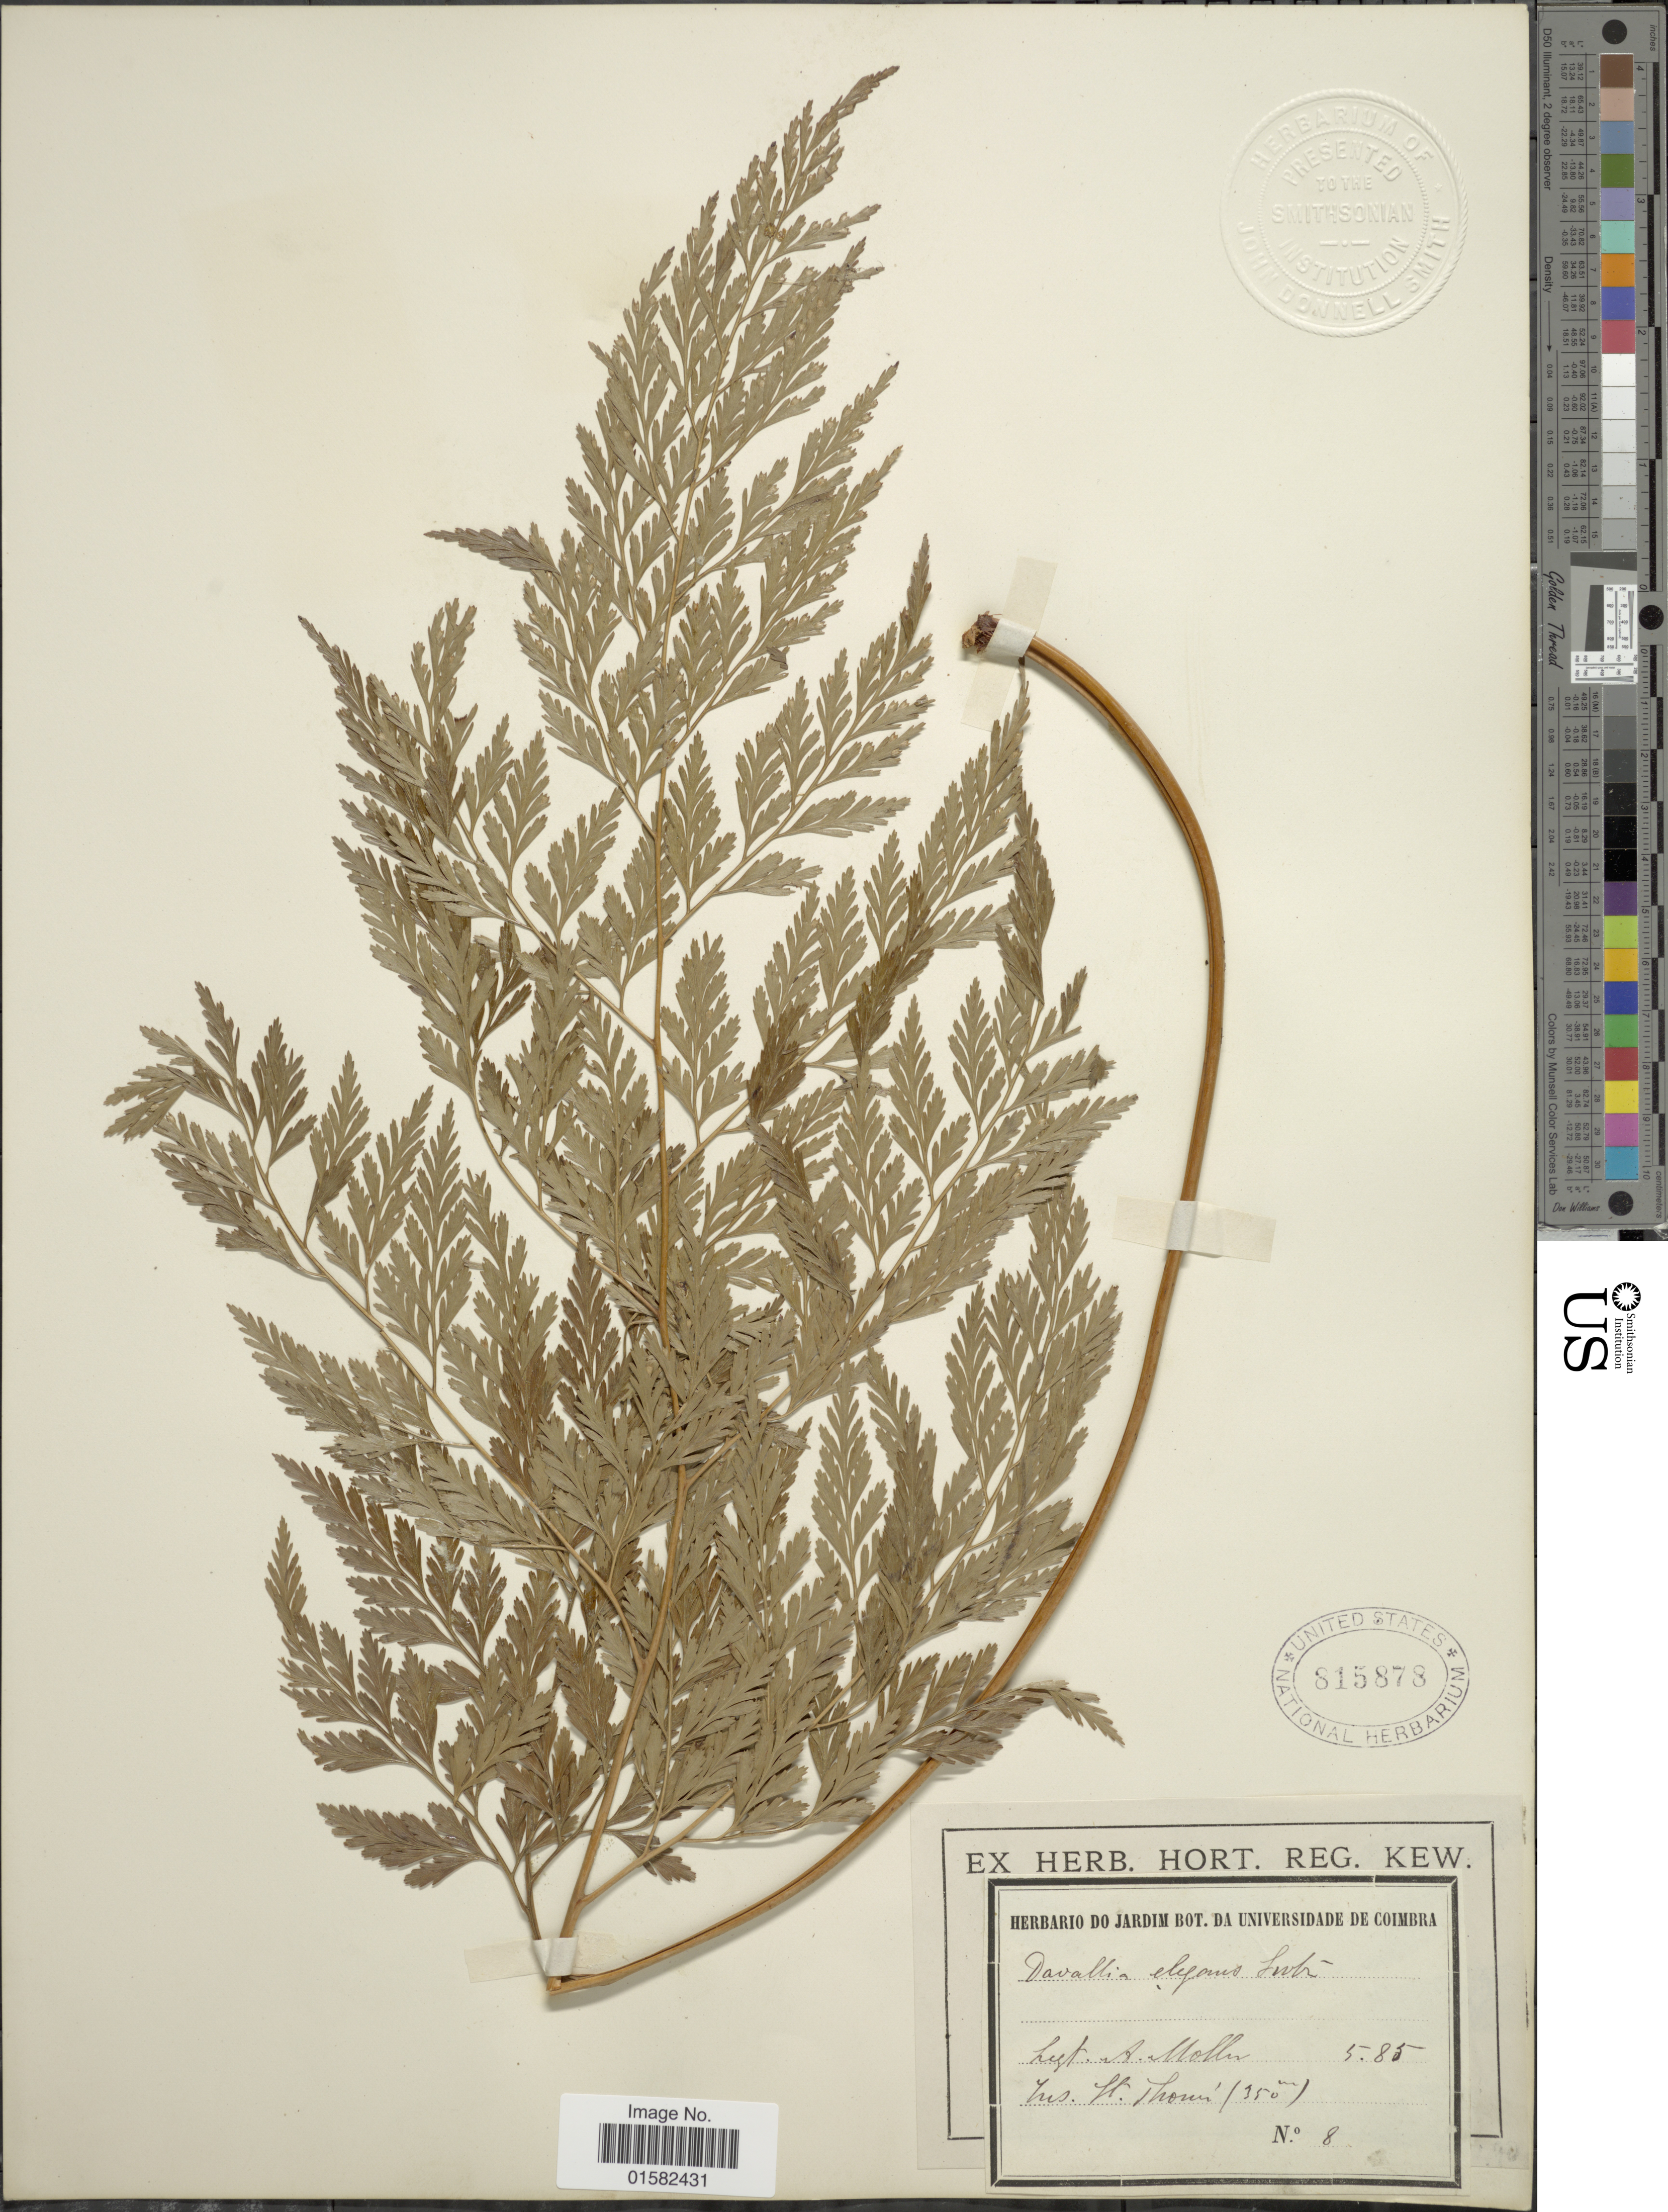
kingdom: Plantae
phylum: Tracheophyta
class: Polypodiopsida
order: Polypodiales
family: Davalliaceae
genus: Wibelia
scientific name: Wibelia denticulata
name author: (Burm. f.) M. Kato & Tsutsumi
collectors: A. Moller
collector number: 8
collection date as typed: Transcribed d/m/y: /5/85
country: São Tomé and Principe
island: São Tomé Island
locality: Ins. St. Thomé [interpreted]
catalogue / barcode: US 815878